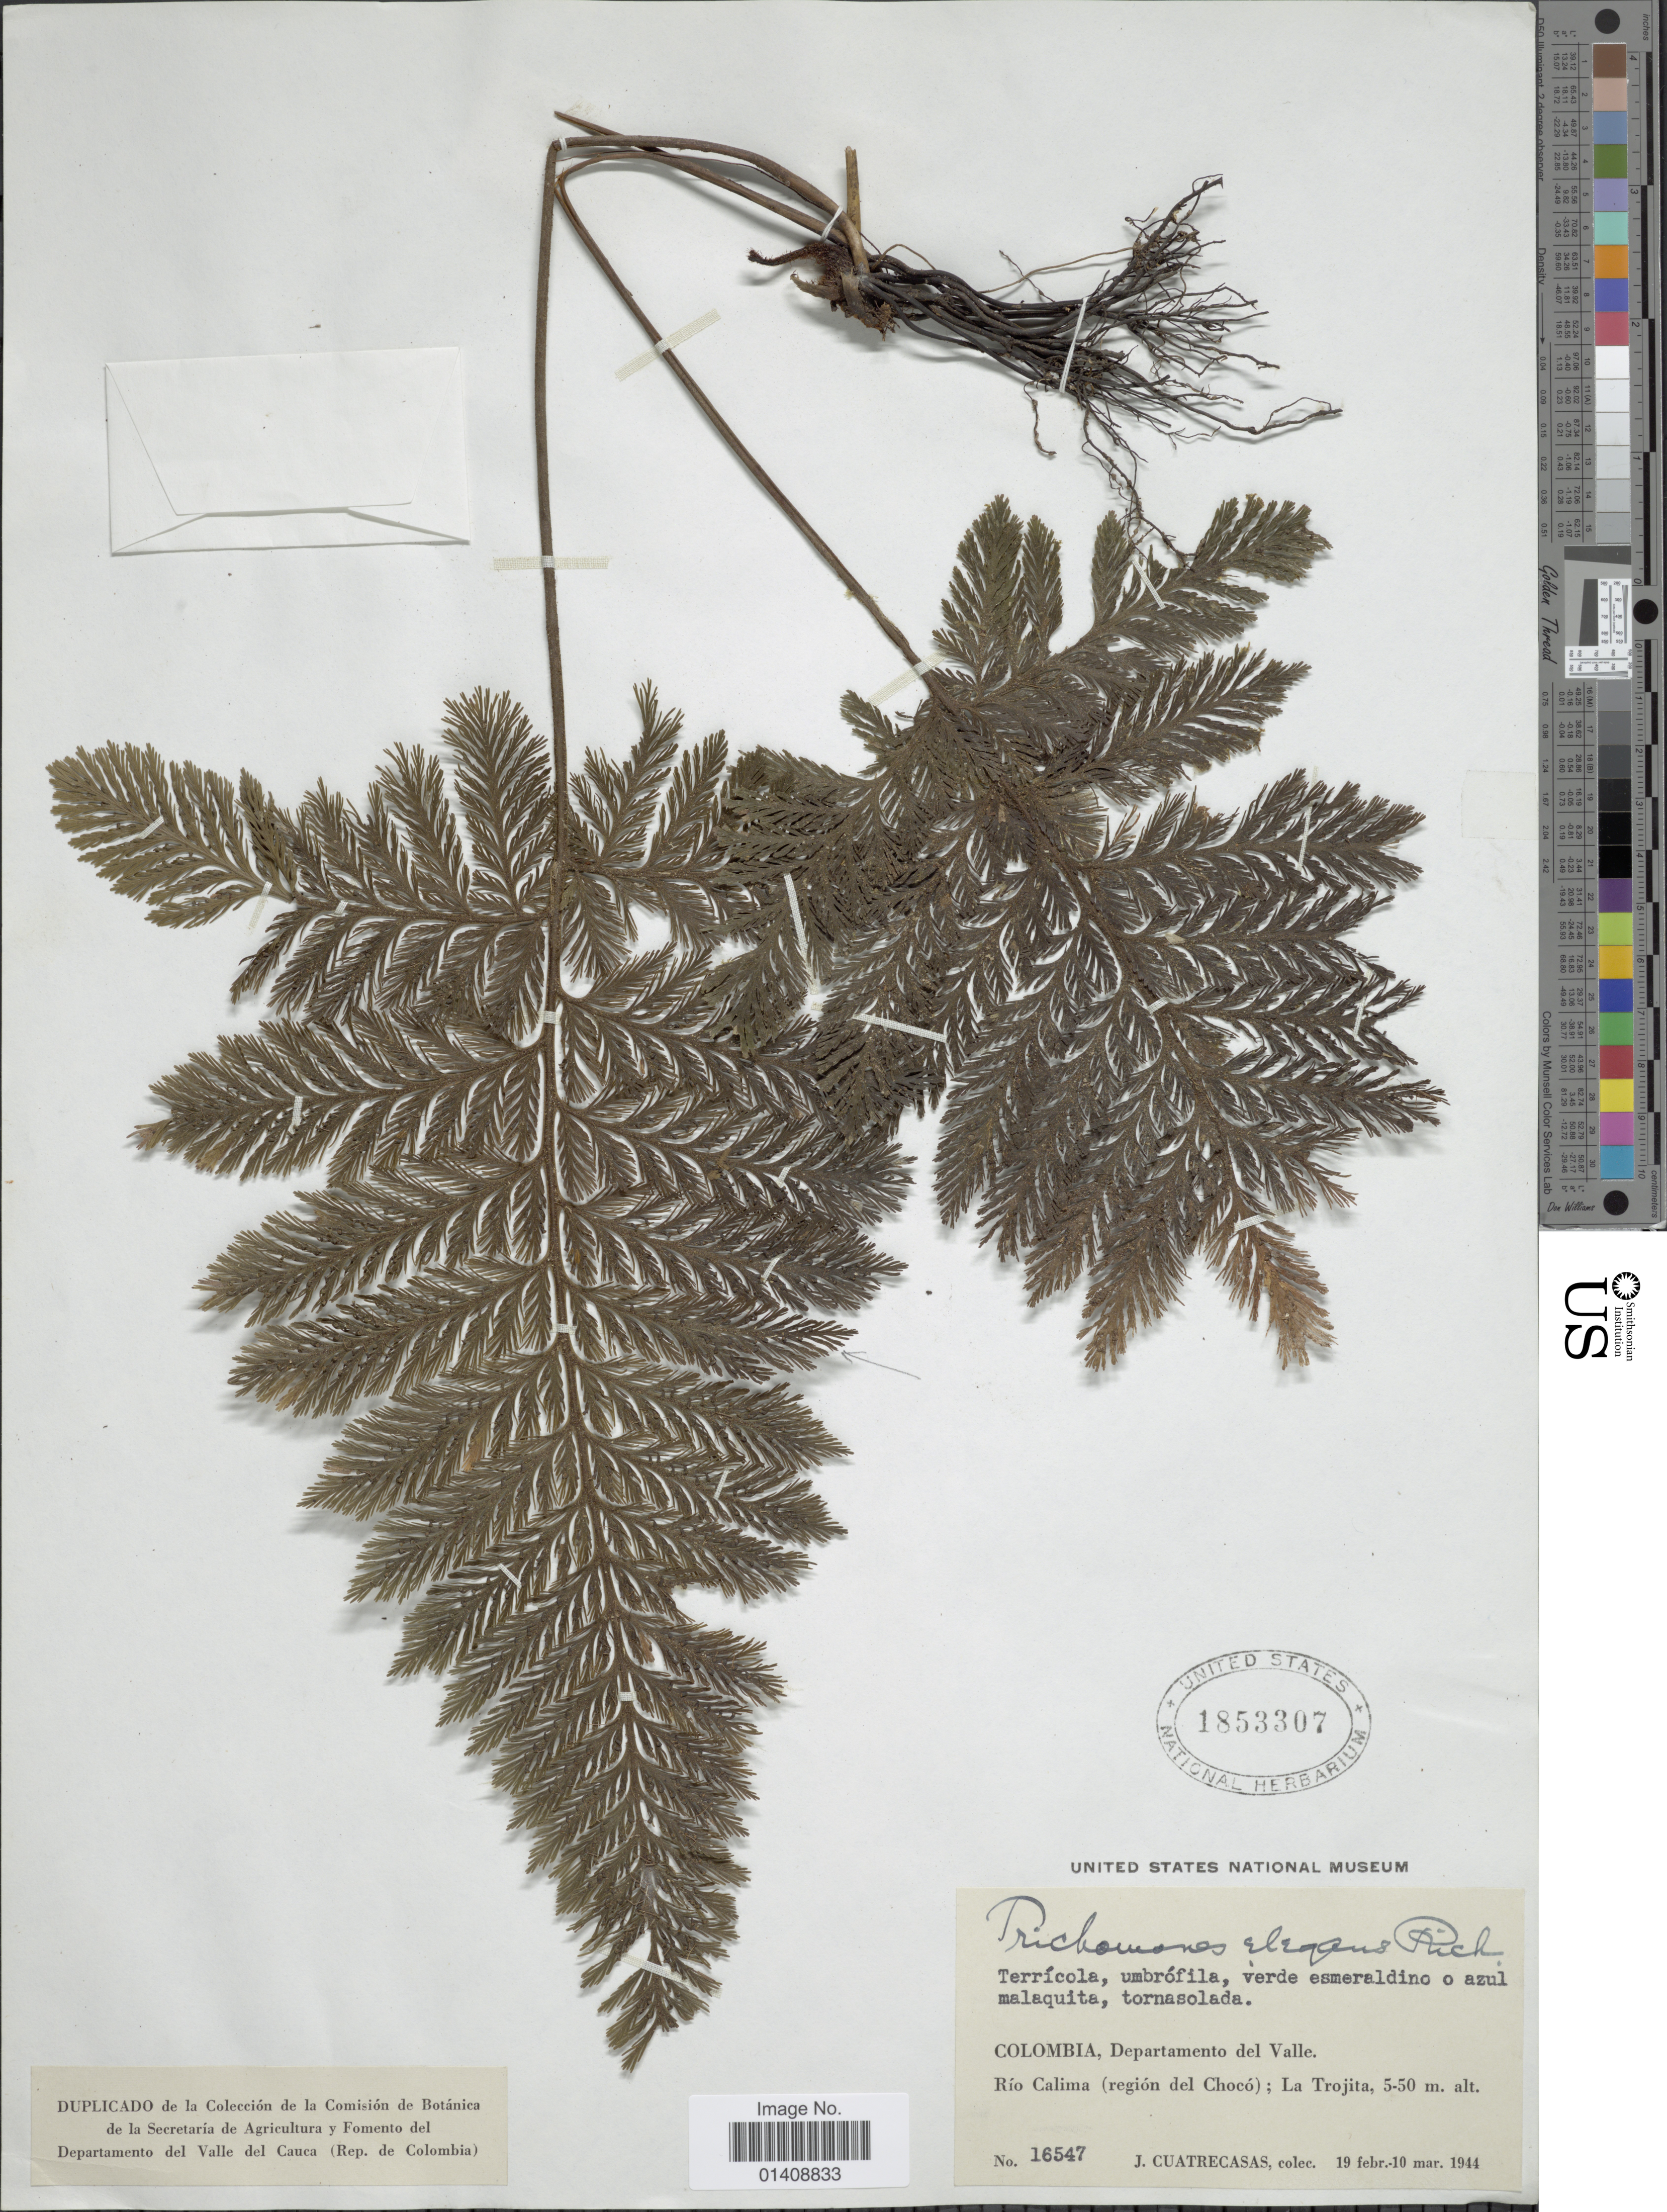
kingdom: Plantae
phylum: Tracheophyta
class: Polypodiopsida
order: Hymenophyllales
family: Hymenophyllaceae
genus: Trichomanes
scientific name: Trichomanes elegans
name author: Rich.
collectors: J. Cuatrecasas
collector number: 16547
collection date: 1944-02-19/1944-03-10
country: Colombia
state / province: Valle del Cauca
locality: Rio Calima (region del Choco): La Trojita.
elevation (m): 5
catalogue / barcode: US 1853307